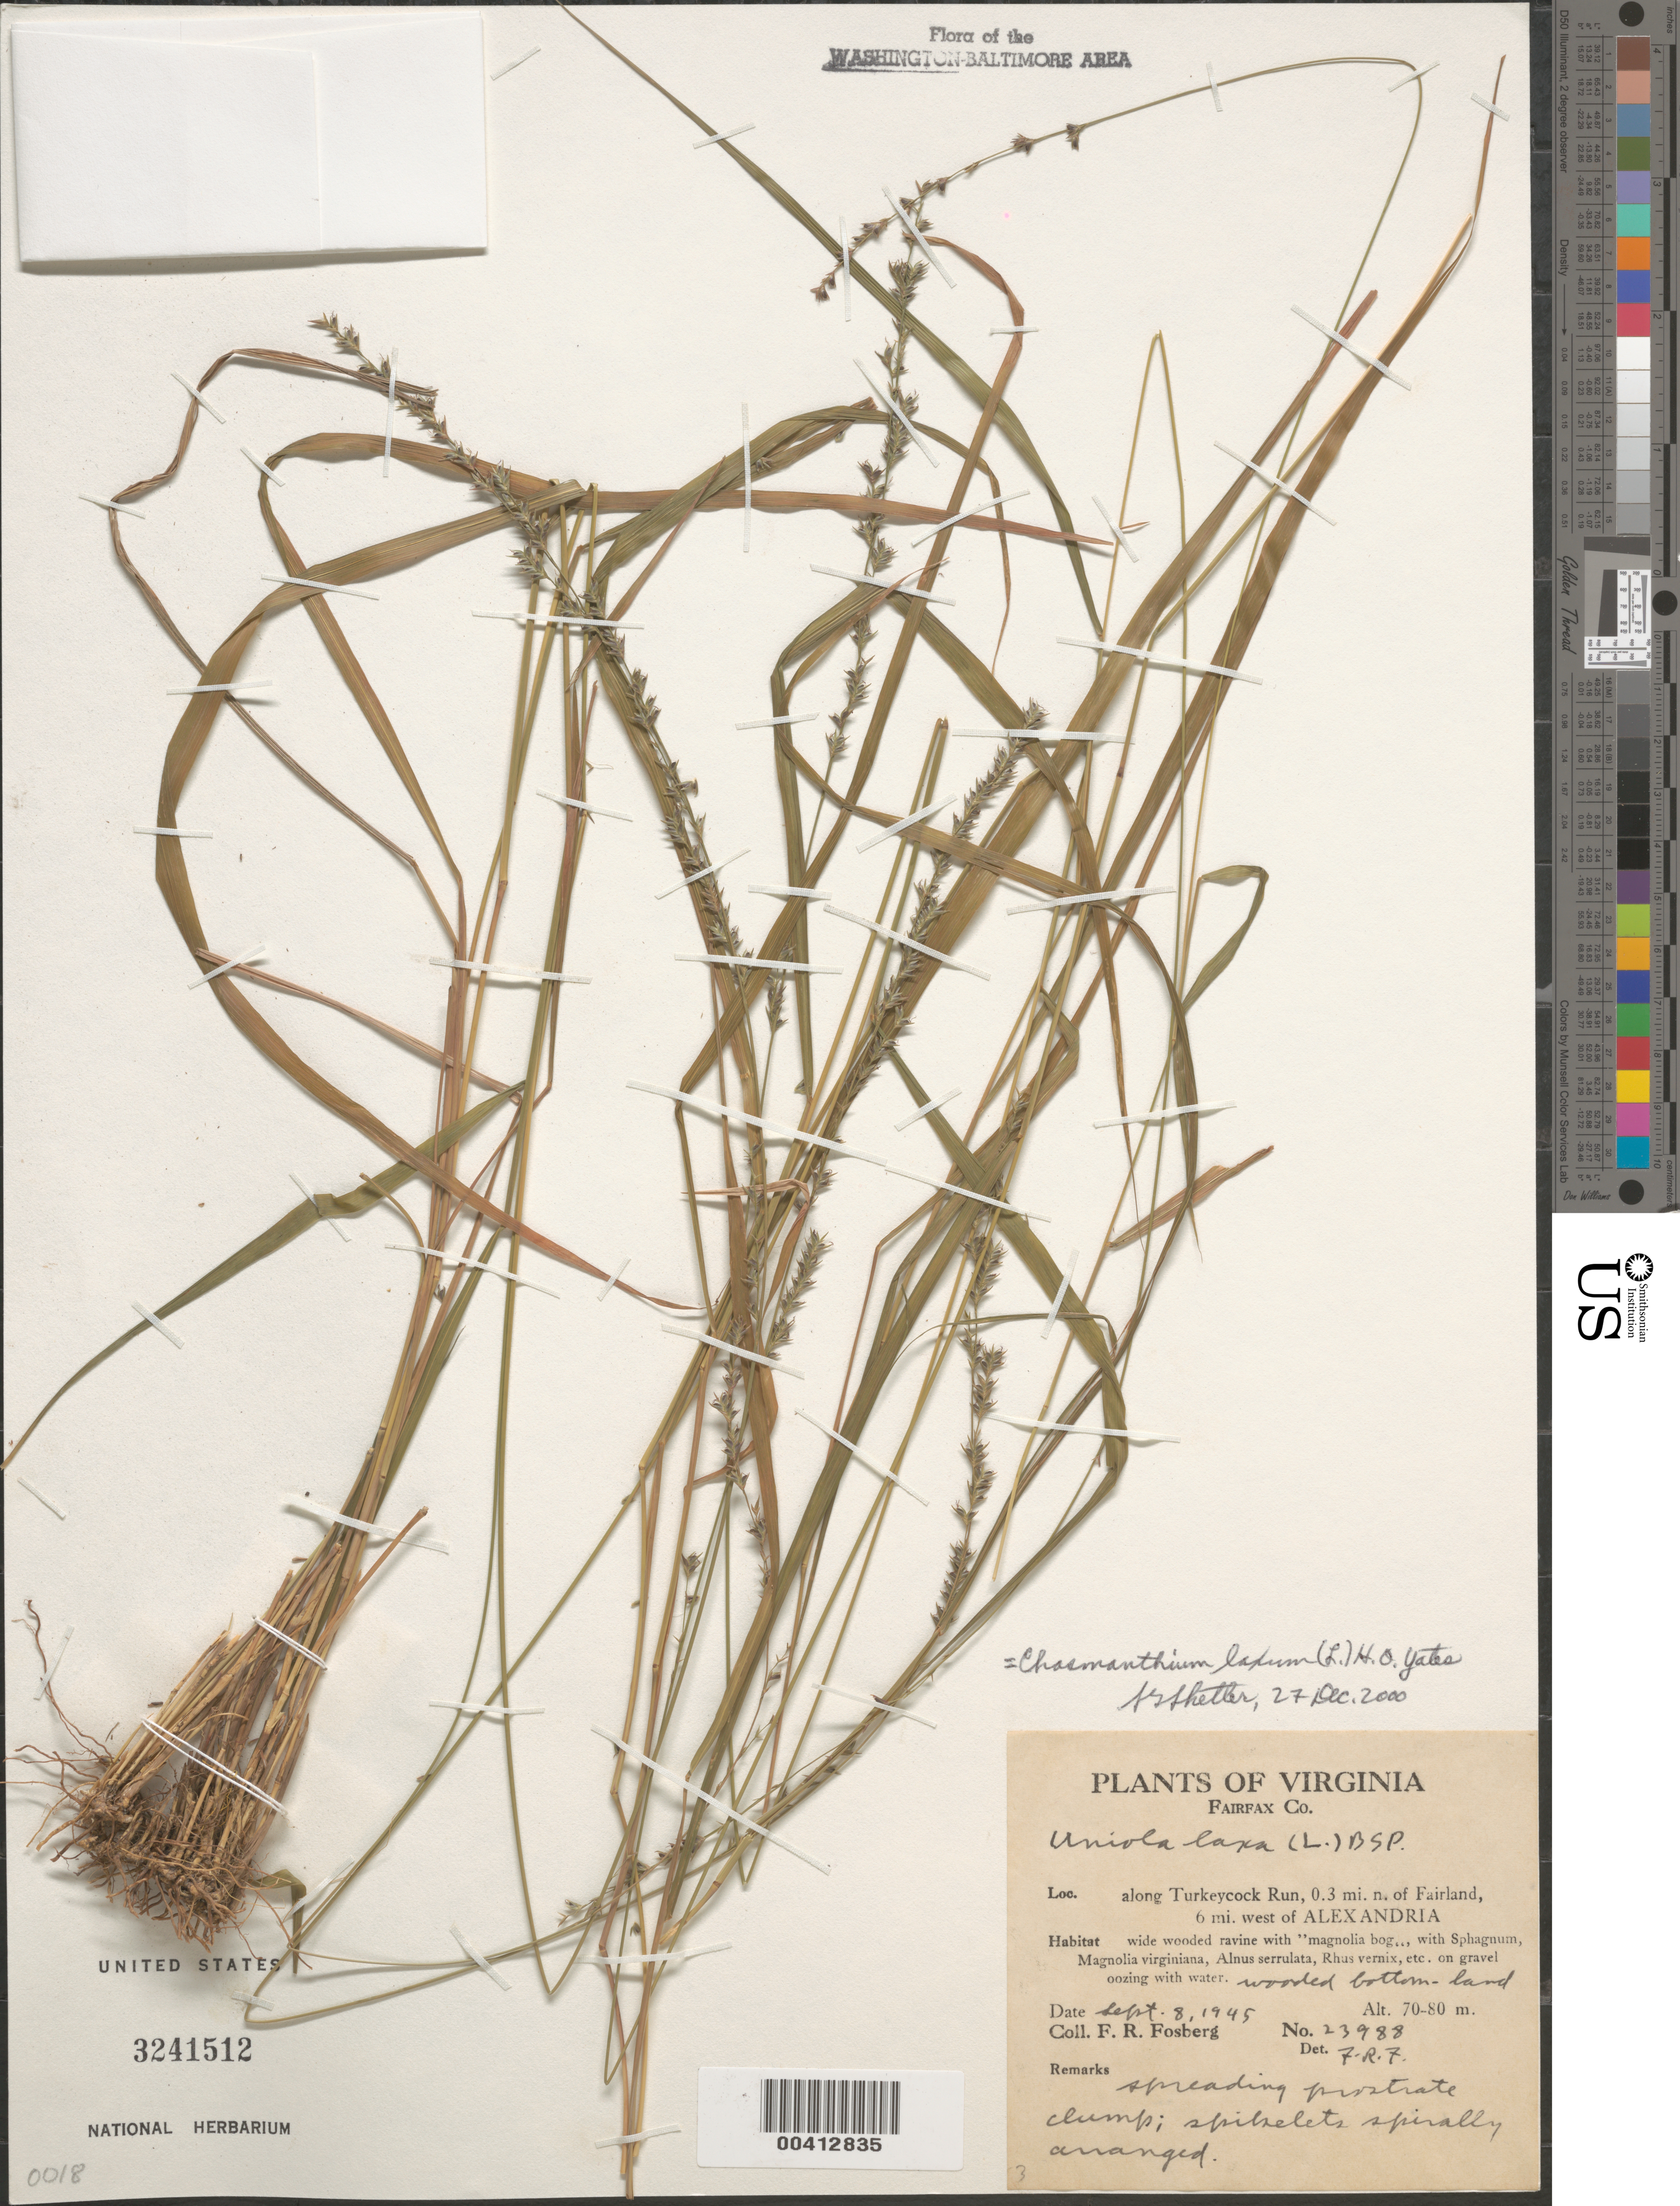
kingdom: Plantae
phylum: Tracheophyta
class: Liliopsida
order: Poales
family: Poaceae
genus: Chasmanthium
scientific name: Chasmanthium laxum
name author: (L.) H.O. Yates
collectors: F. R. Fosberg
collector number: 23988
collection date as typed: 08 Sep 1945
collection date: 1945-09-08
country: United States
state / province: Virginia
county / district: Fairfax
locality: Turkeycock Run, N of Fairland, W of Alexandria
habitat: Wooded bottom-land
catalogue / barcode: US 3241512